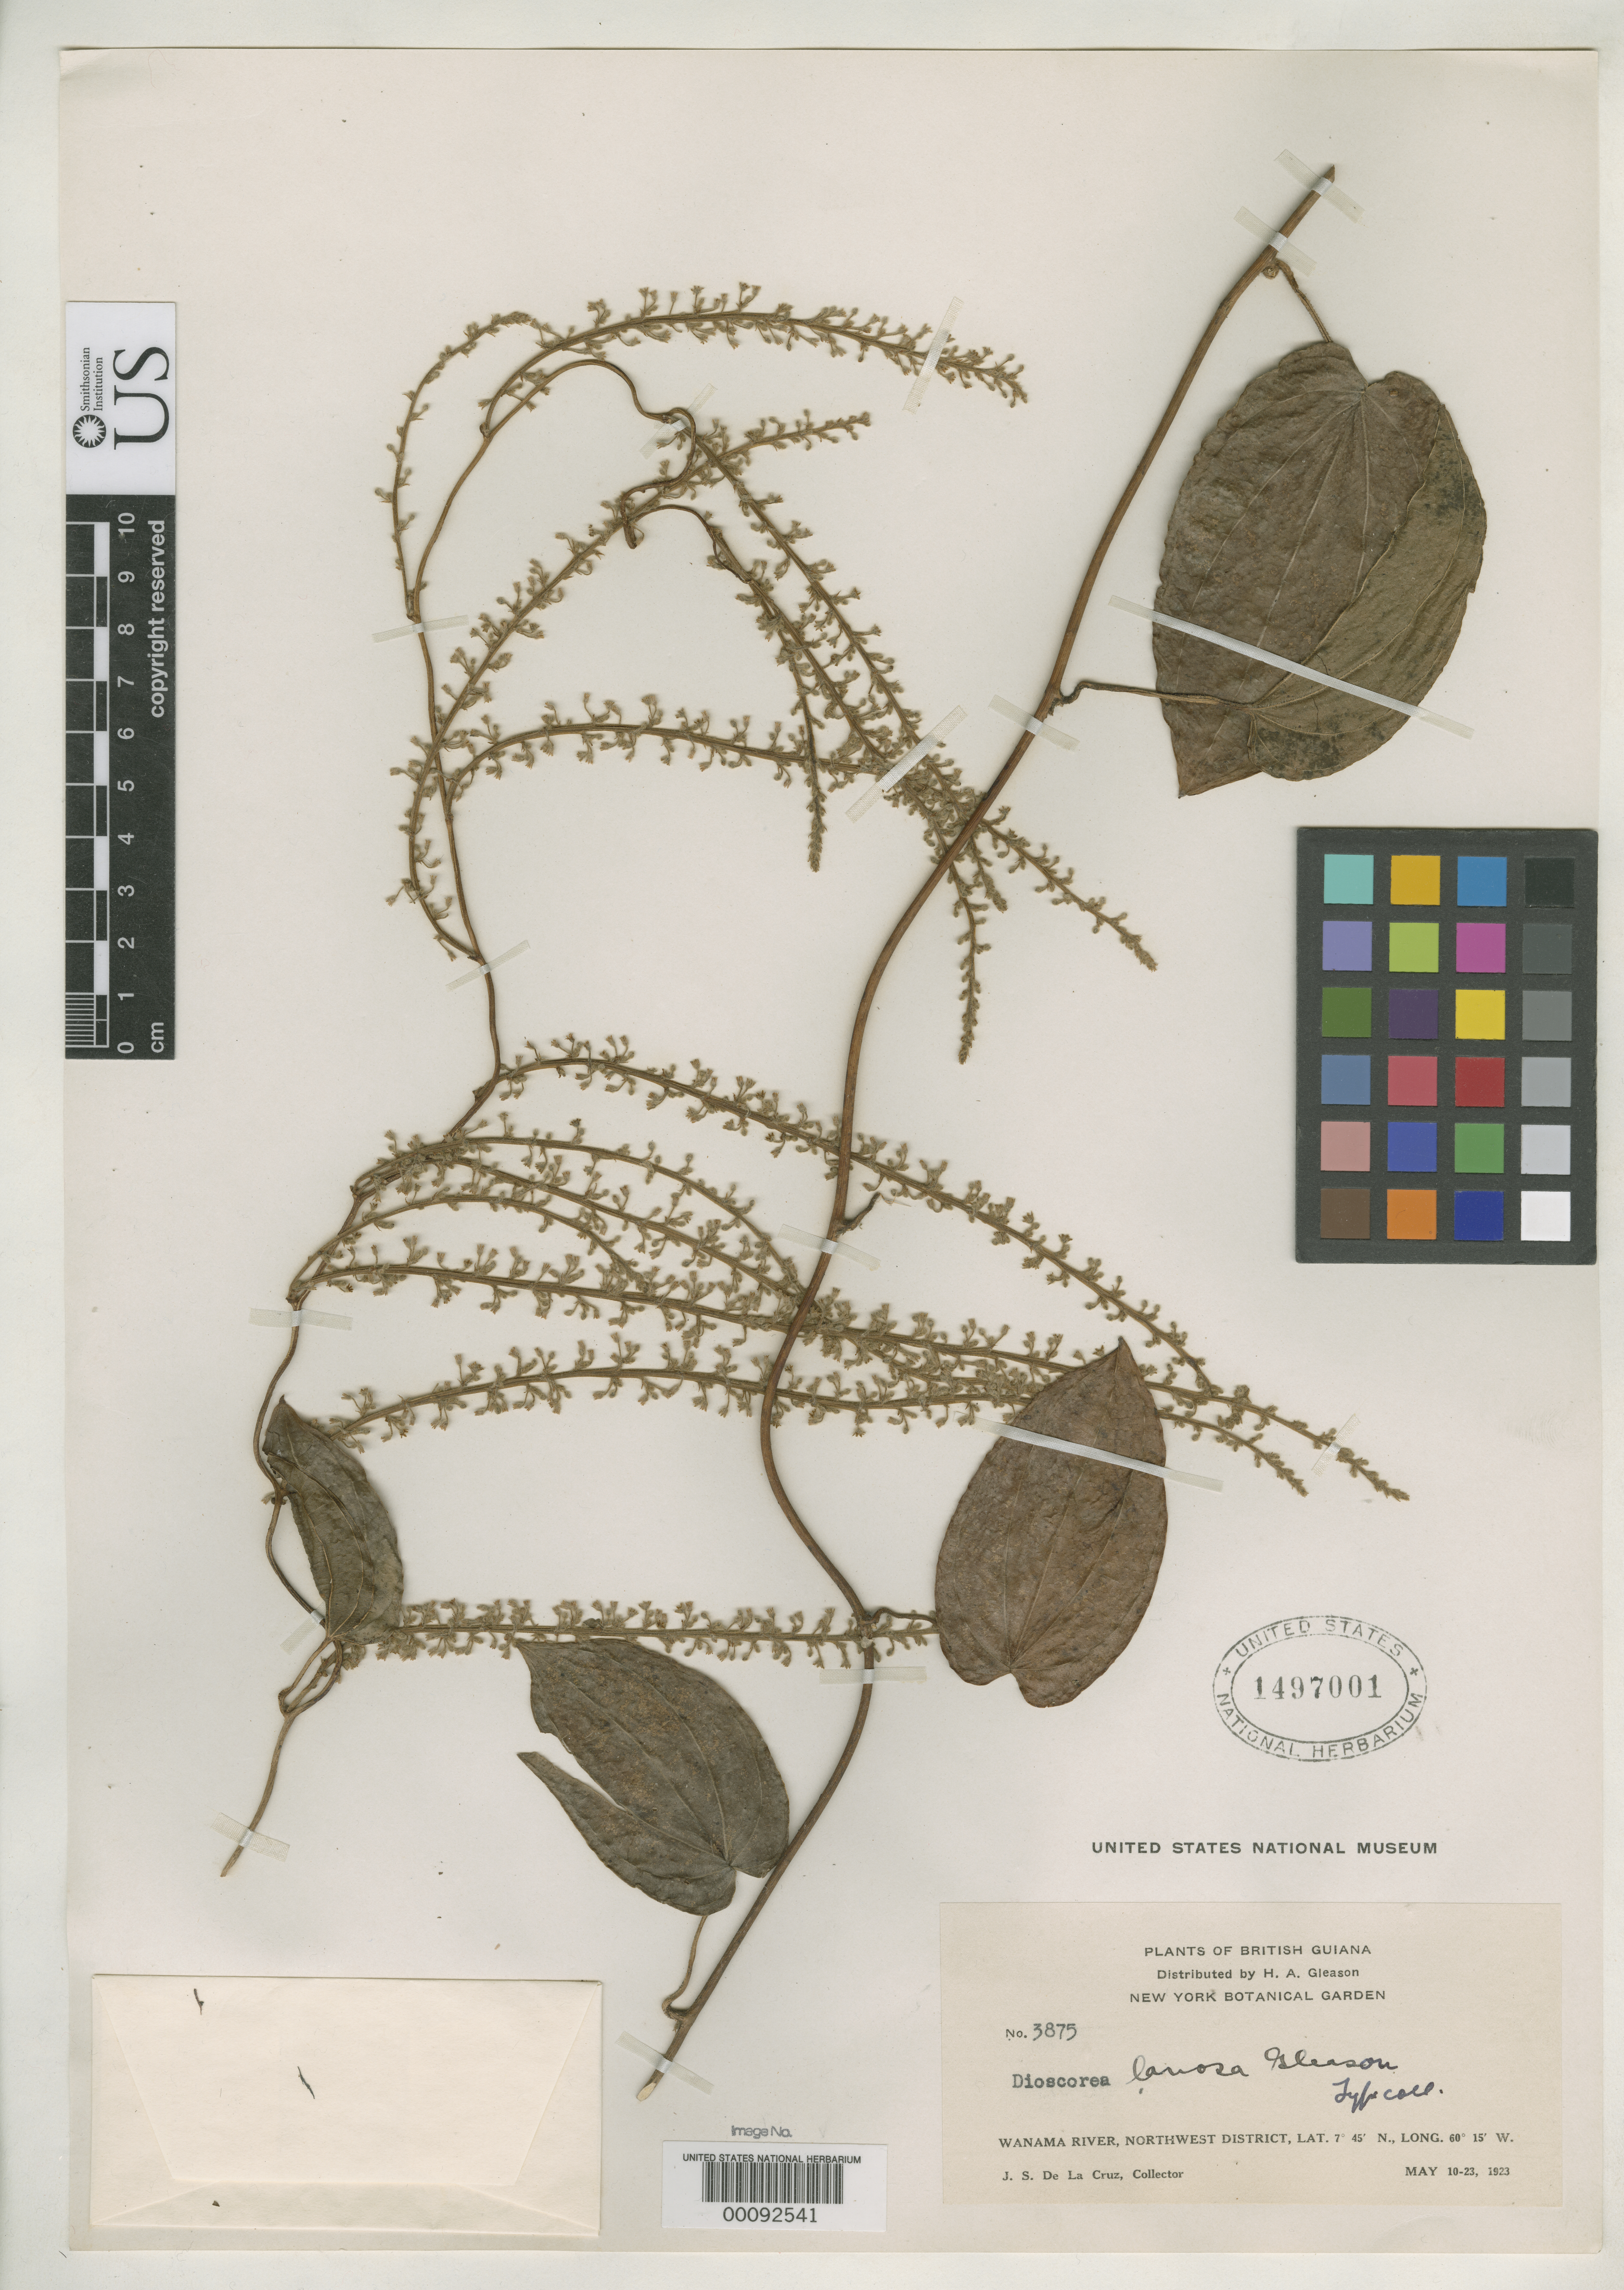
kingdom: Plantae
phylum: Tracheophyta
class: Liliopsida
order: Dioscoreales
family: Dioscoreaceae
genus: Dioscorea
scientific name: Dioscorea lanosa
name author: Gleason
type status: Isotype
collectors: J. S. de la Cruz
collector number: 3875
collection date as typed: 18 May 1923 to 23 May 1923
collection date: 1923-05-18/1923-05-23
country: Guyana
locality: Northwest District, Wanama River.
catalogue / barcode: US 1497001